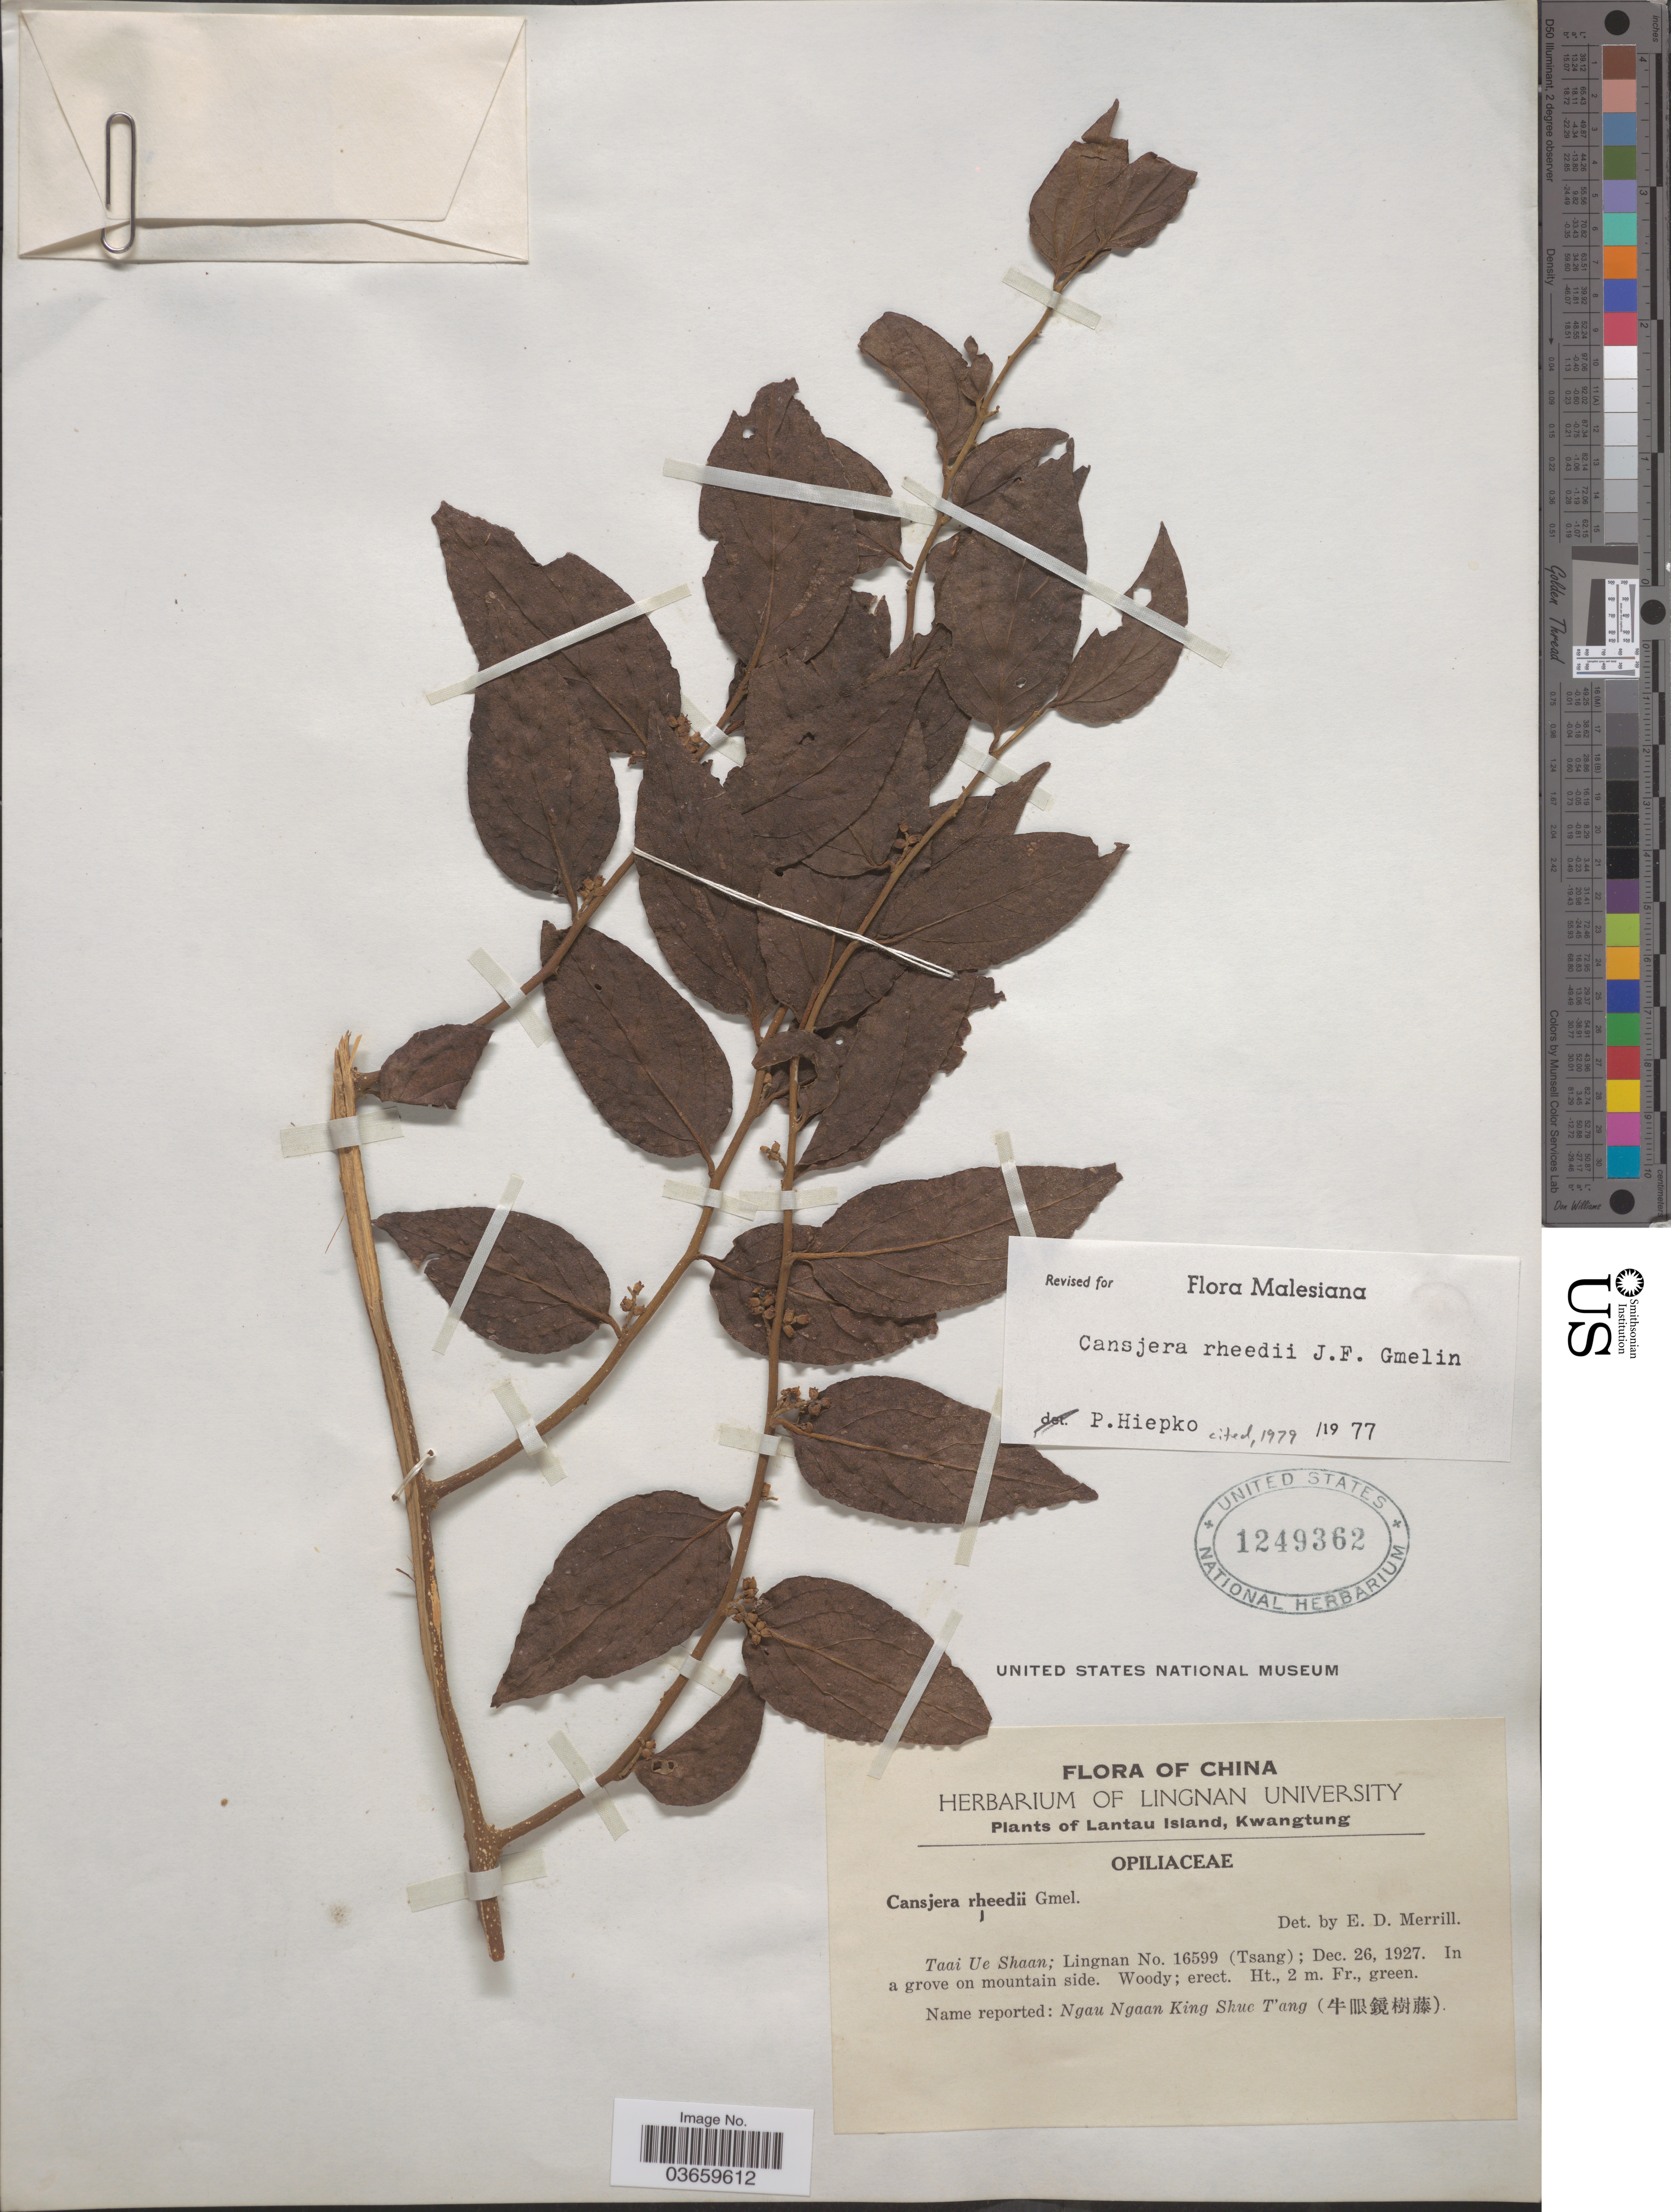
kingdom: Plantae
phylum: Tracheophyta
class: Magnoliopsida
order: Santalales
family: Opiliaceae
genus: Cansjera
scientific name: Cansjera rheedii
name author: J.F. Gmel.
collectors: -. T'sang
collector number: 16599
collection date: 1927-12-26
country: China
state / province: Guangdong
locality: Lantau Island, Kwangtung. Taai Ue Shaan; Lingnan.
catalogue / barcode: US 1249362